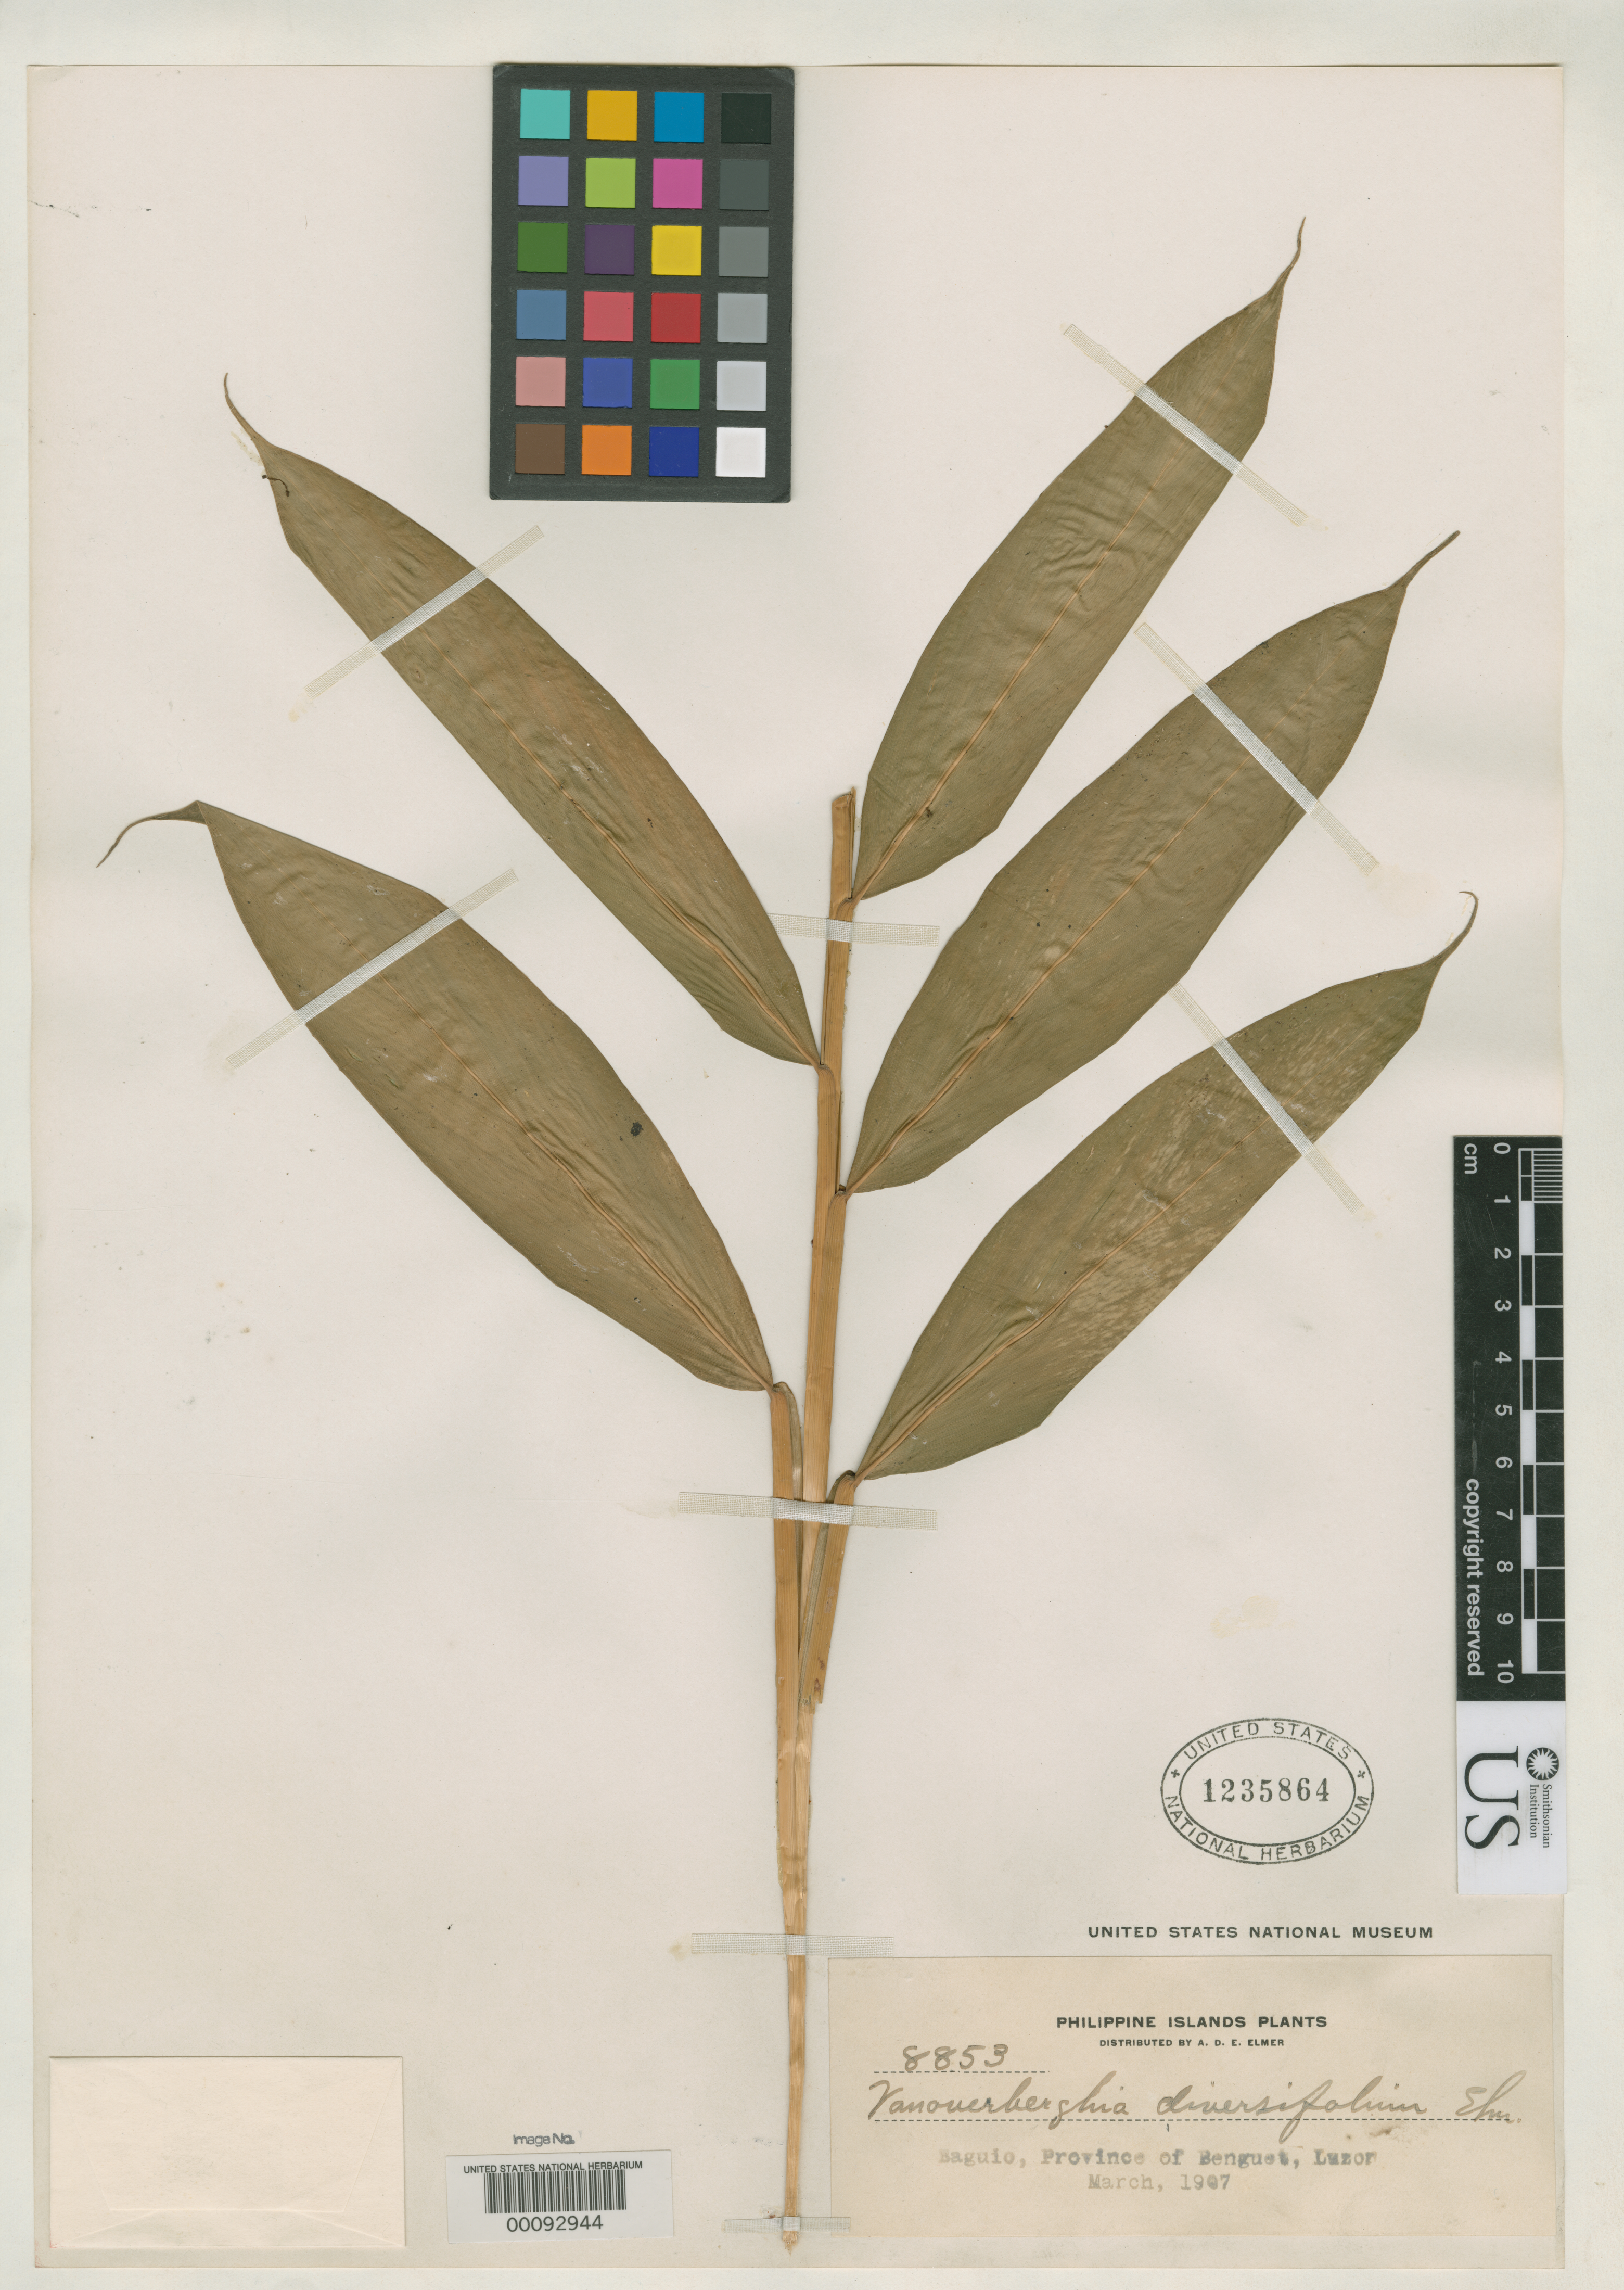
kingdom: Plantae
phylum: Tracheophyta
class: Liliopsida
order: Zingiberales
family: Zingiberaceae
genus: Vanoverberghia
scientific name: Vanoverberghia diversifolium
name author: Elmer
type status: Isotype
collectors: A. D. E. Elmer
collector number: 8853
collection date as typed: Mar 1907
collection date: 1907-03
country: Philippines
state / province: Cordillera (Administrative Region)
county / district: Benguet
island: Luzon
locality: Baguio.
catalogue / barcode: US 1235864